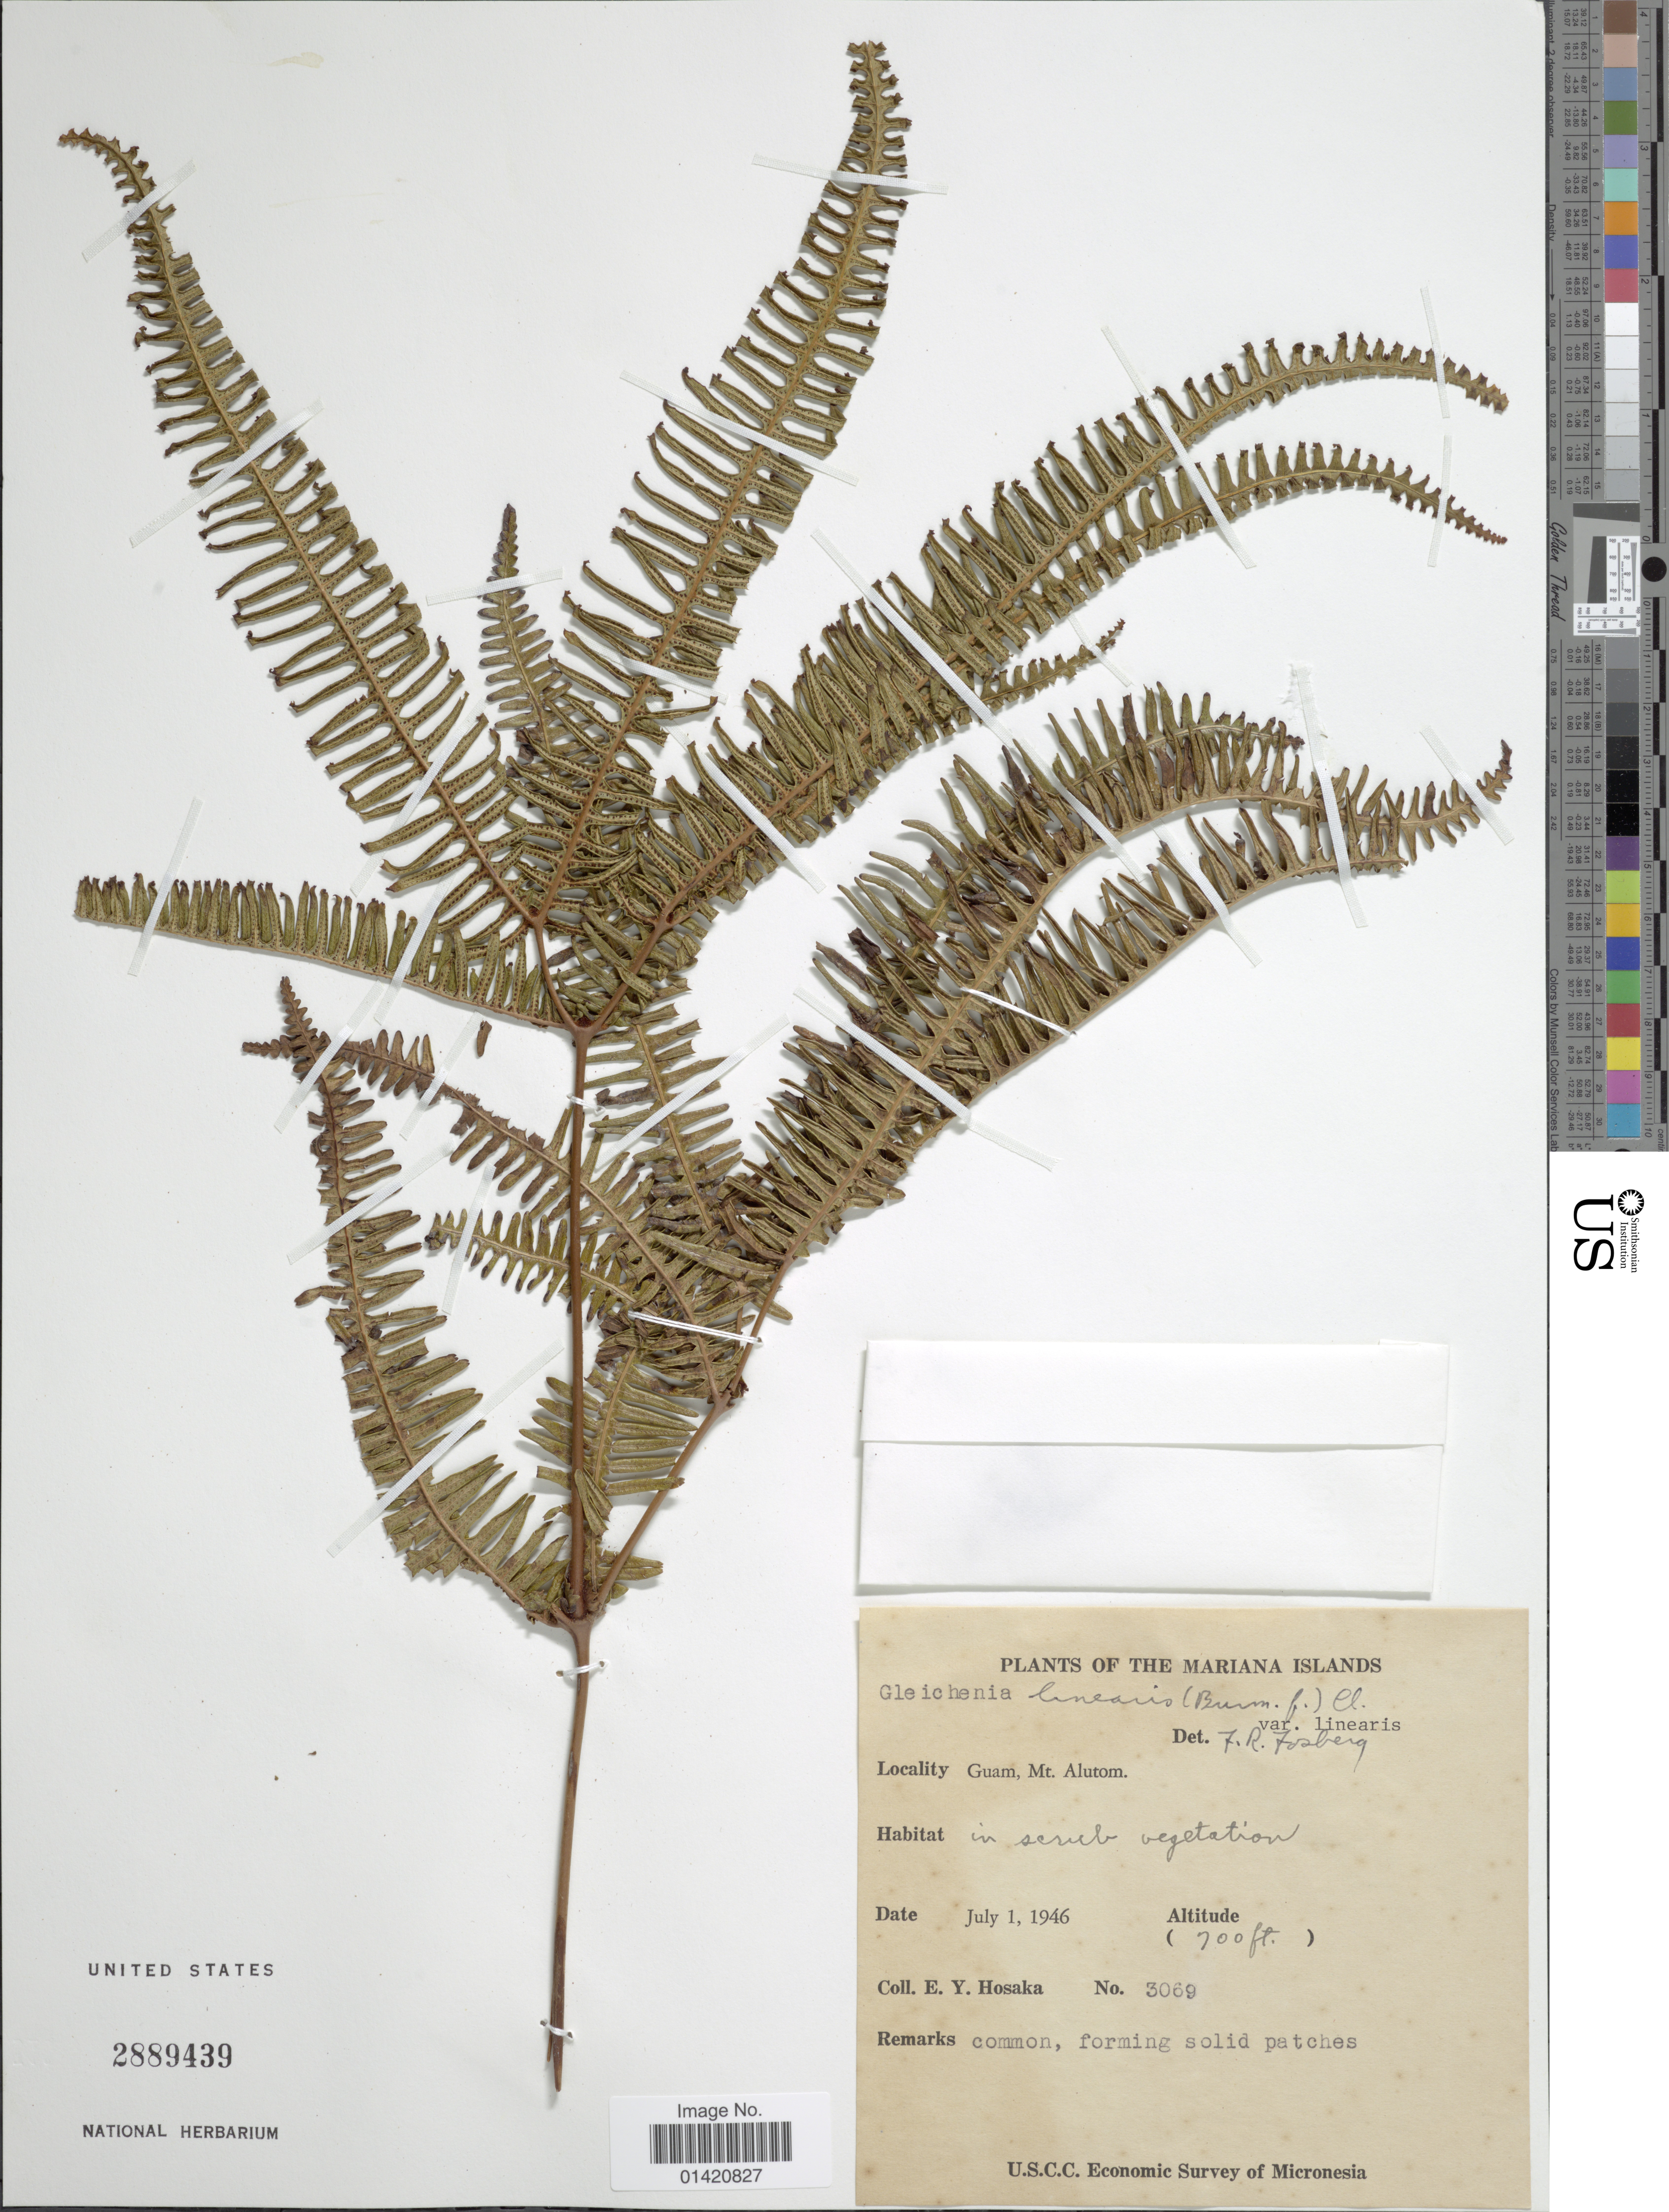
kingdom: Plantae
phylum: Tracheophyta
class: Polypodiopsida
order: Gleicheniales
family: Gleicheniaceae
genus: Dicranopteris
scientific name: Dicranopteris linearis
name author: (Burm. f.) Underw.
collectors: E. Y. Hosaka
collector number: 3069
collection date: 1946-07-01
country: Guam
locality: The Mariana Islands, Guam, Mt. Alutom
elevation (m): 213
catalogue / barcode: US 2889439